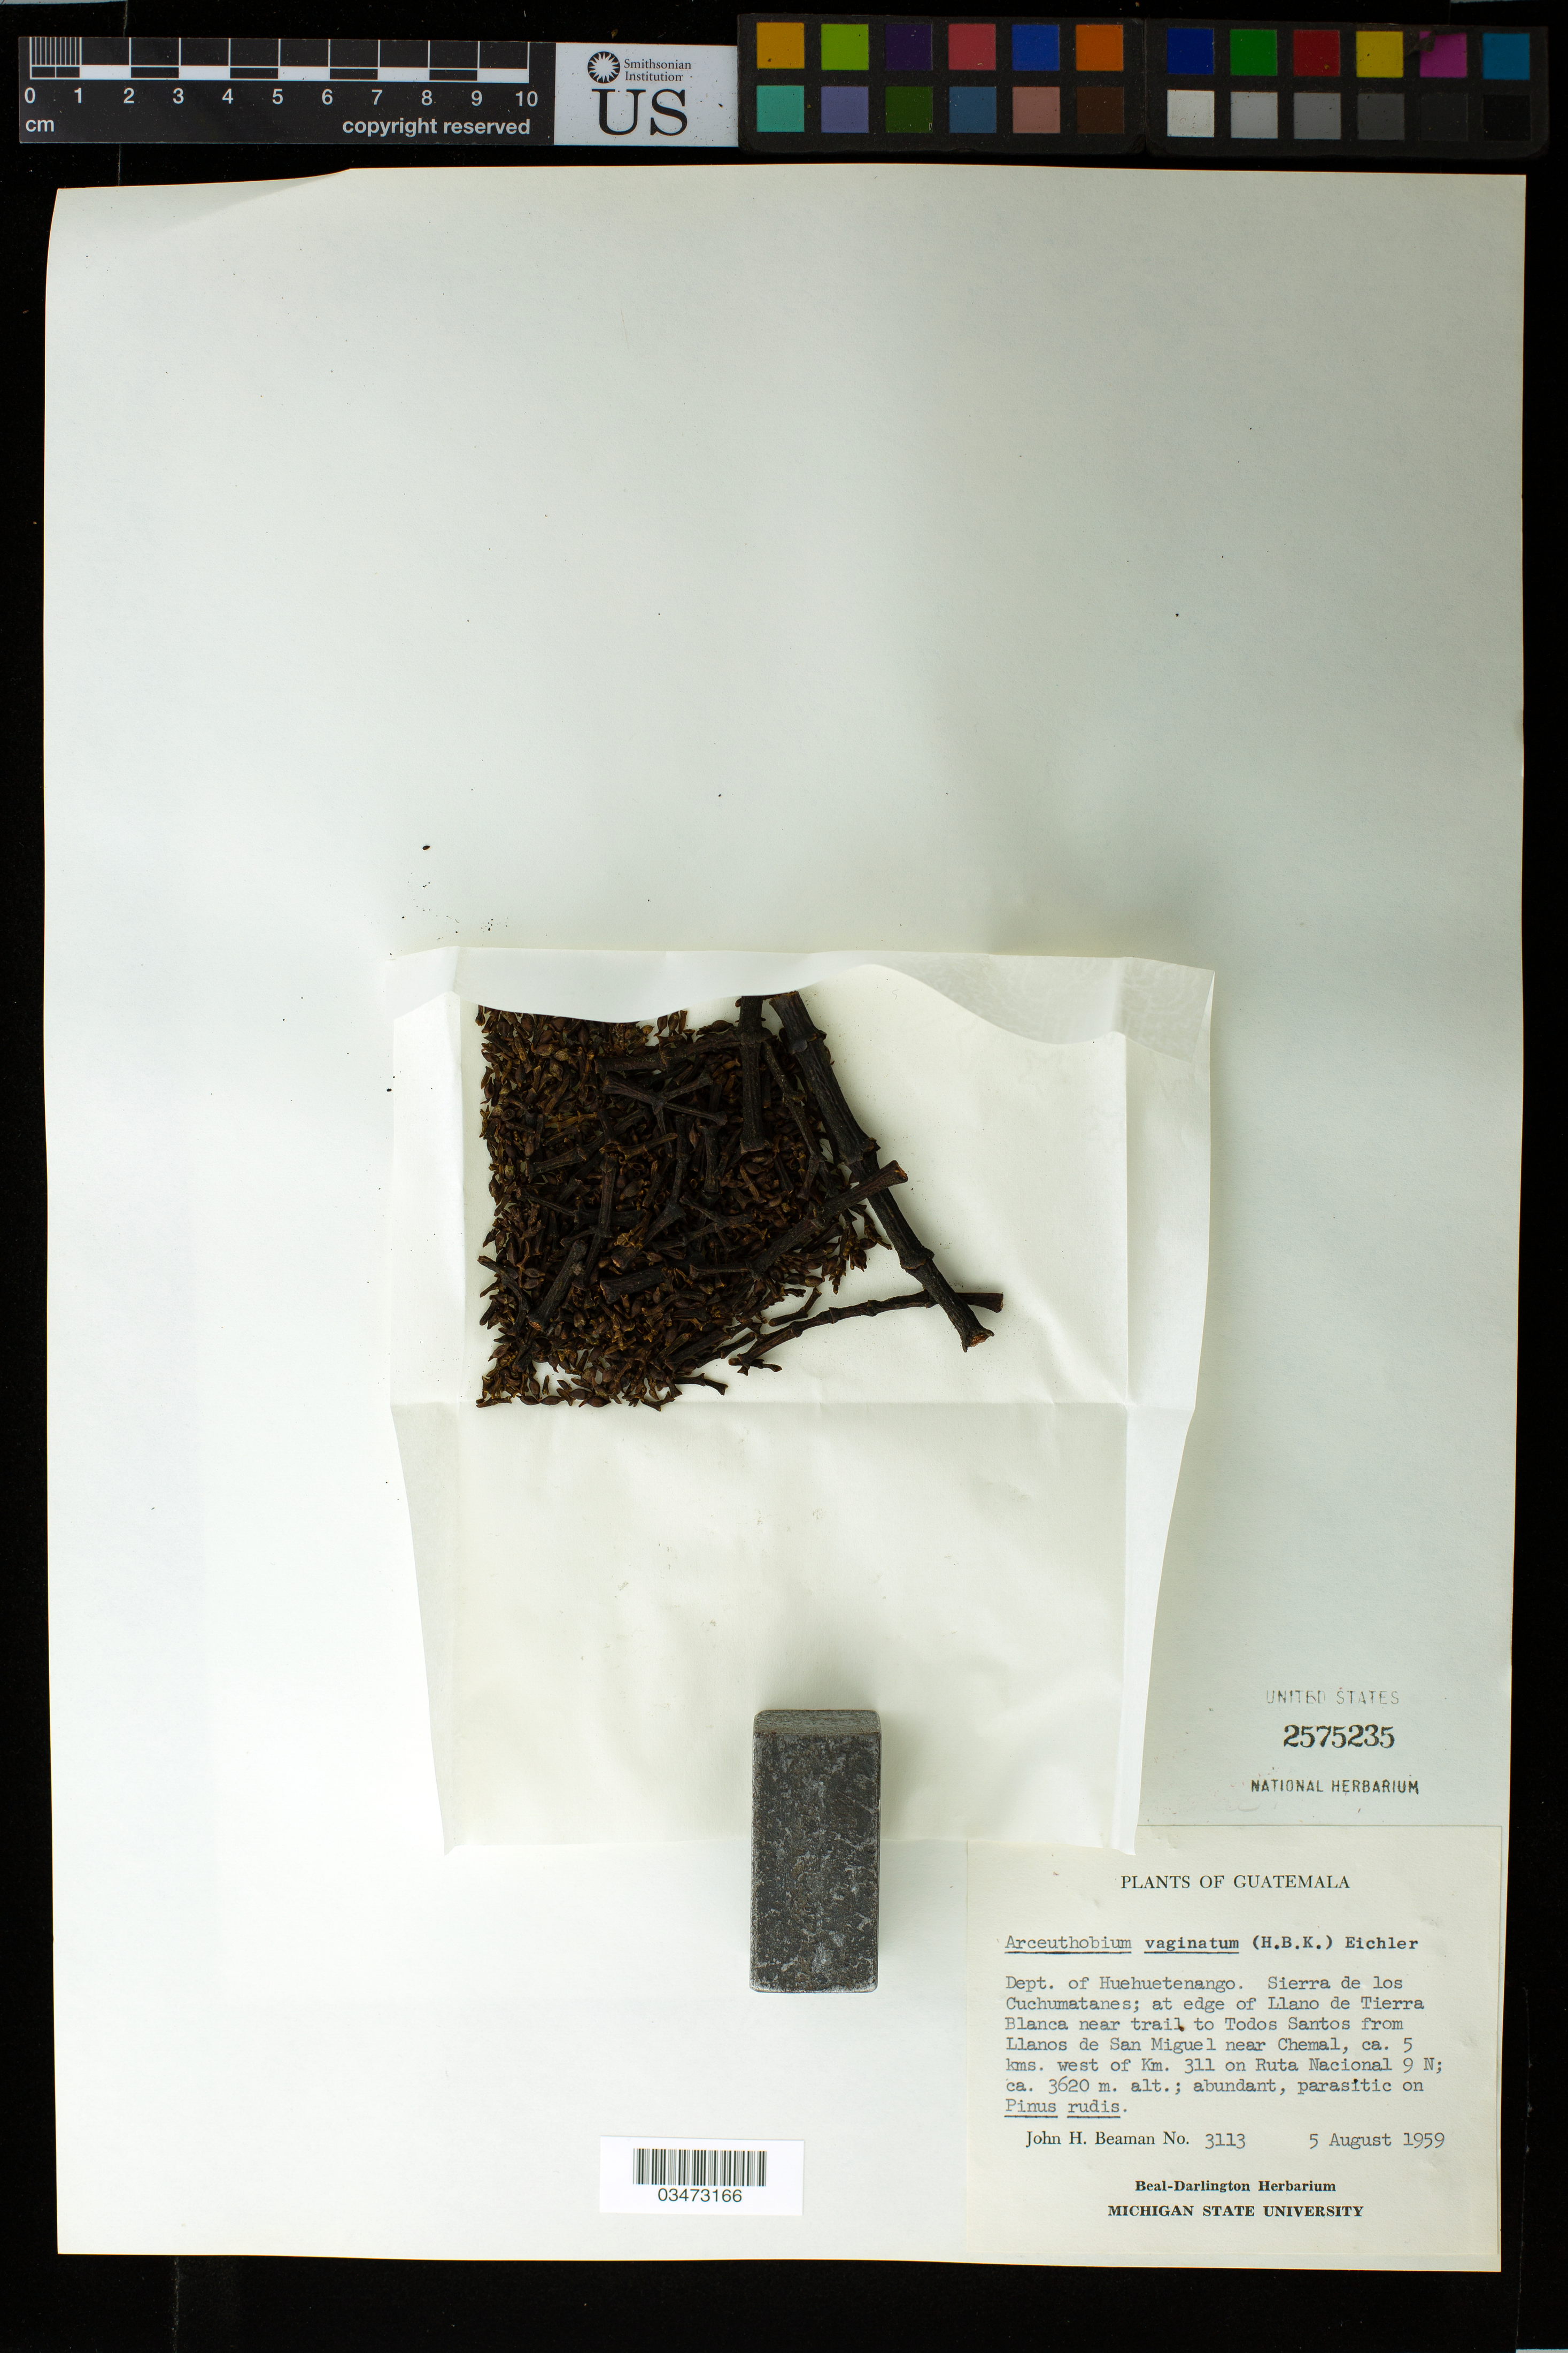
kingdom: Plantae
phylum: Tracheophyta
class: Magnoliopsida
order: Santalales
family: Viscaceae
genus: Arceuthobium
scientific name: Arceuthobium vaginatum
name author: (Kunth) Eichler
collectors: J. H. Beaman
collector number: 3113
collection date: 1959-08-05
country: Guatemala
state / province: Huehuetenango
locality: Dept of Huehuetenango. Sierra de los Cuchumatanes; at edge of Llano de Tierra Blanca near trail to Todos Santos from Llanos de San Miguel near Chemal, ca. 5 kms. west of Km. 311 on Ruta Nacional 9 N.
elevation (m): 3620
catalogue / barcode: US 2575235